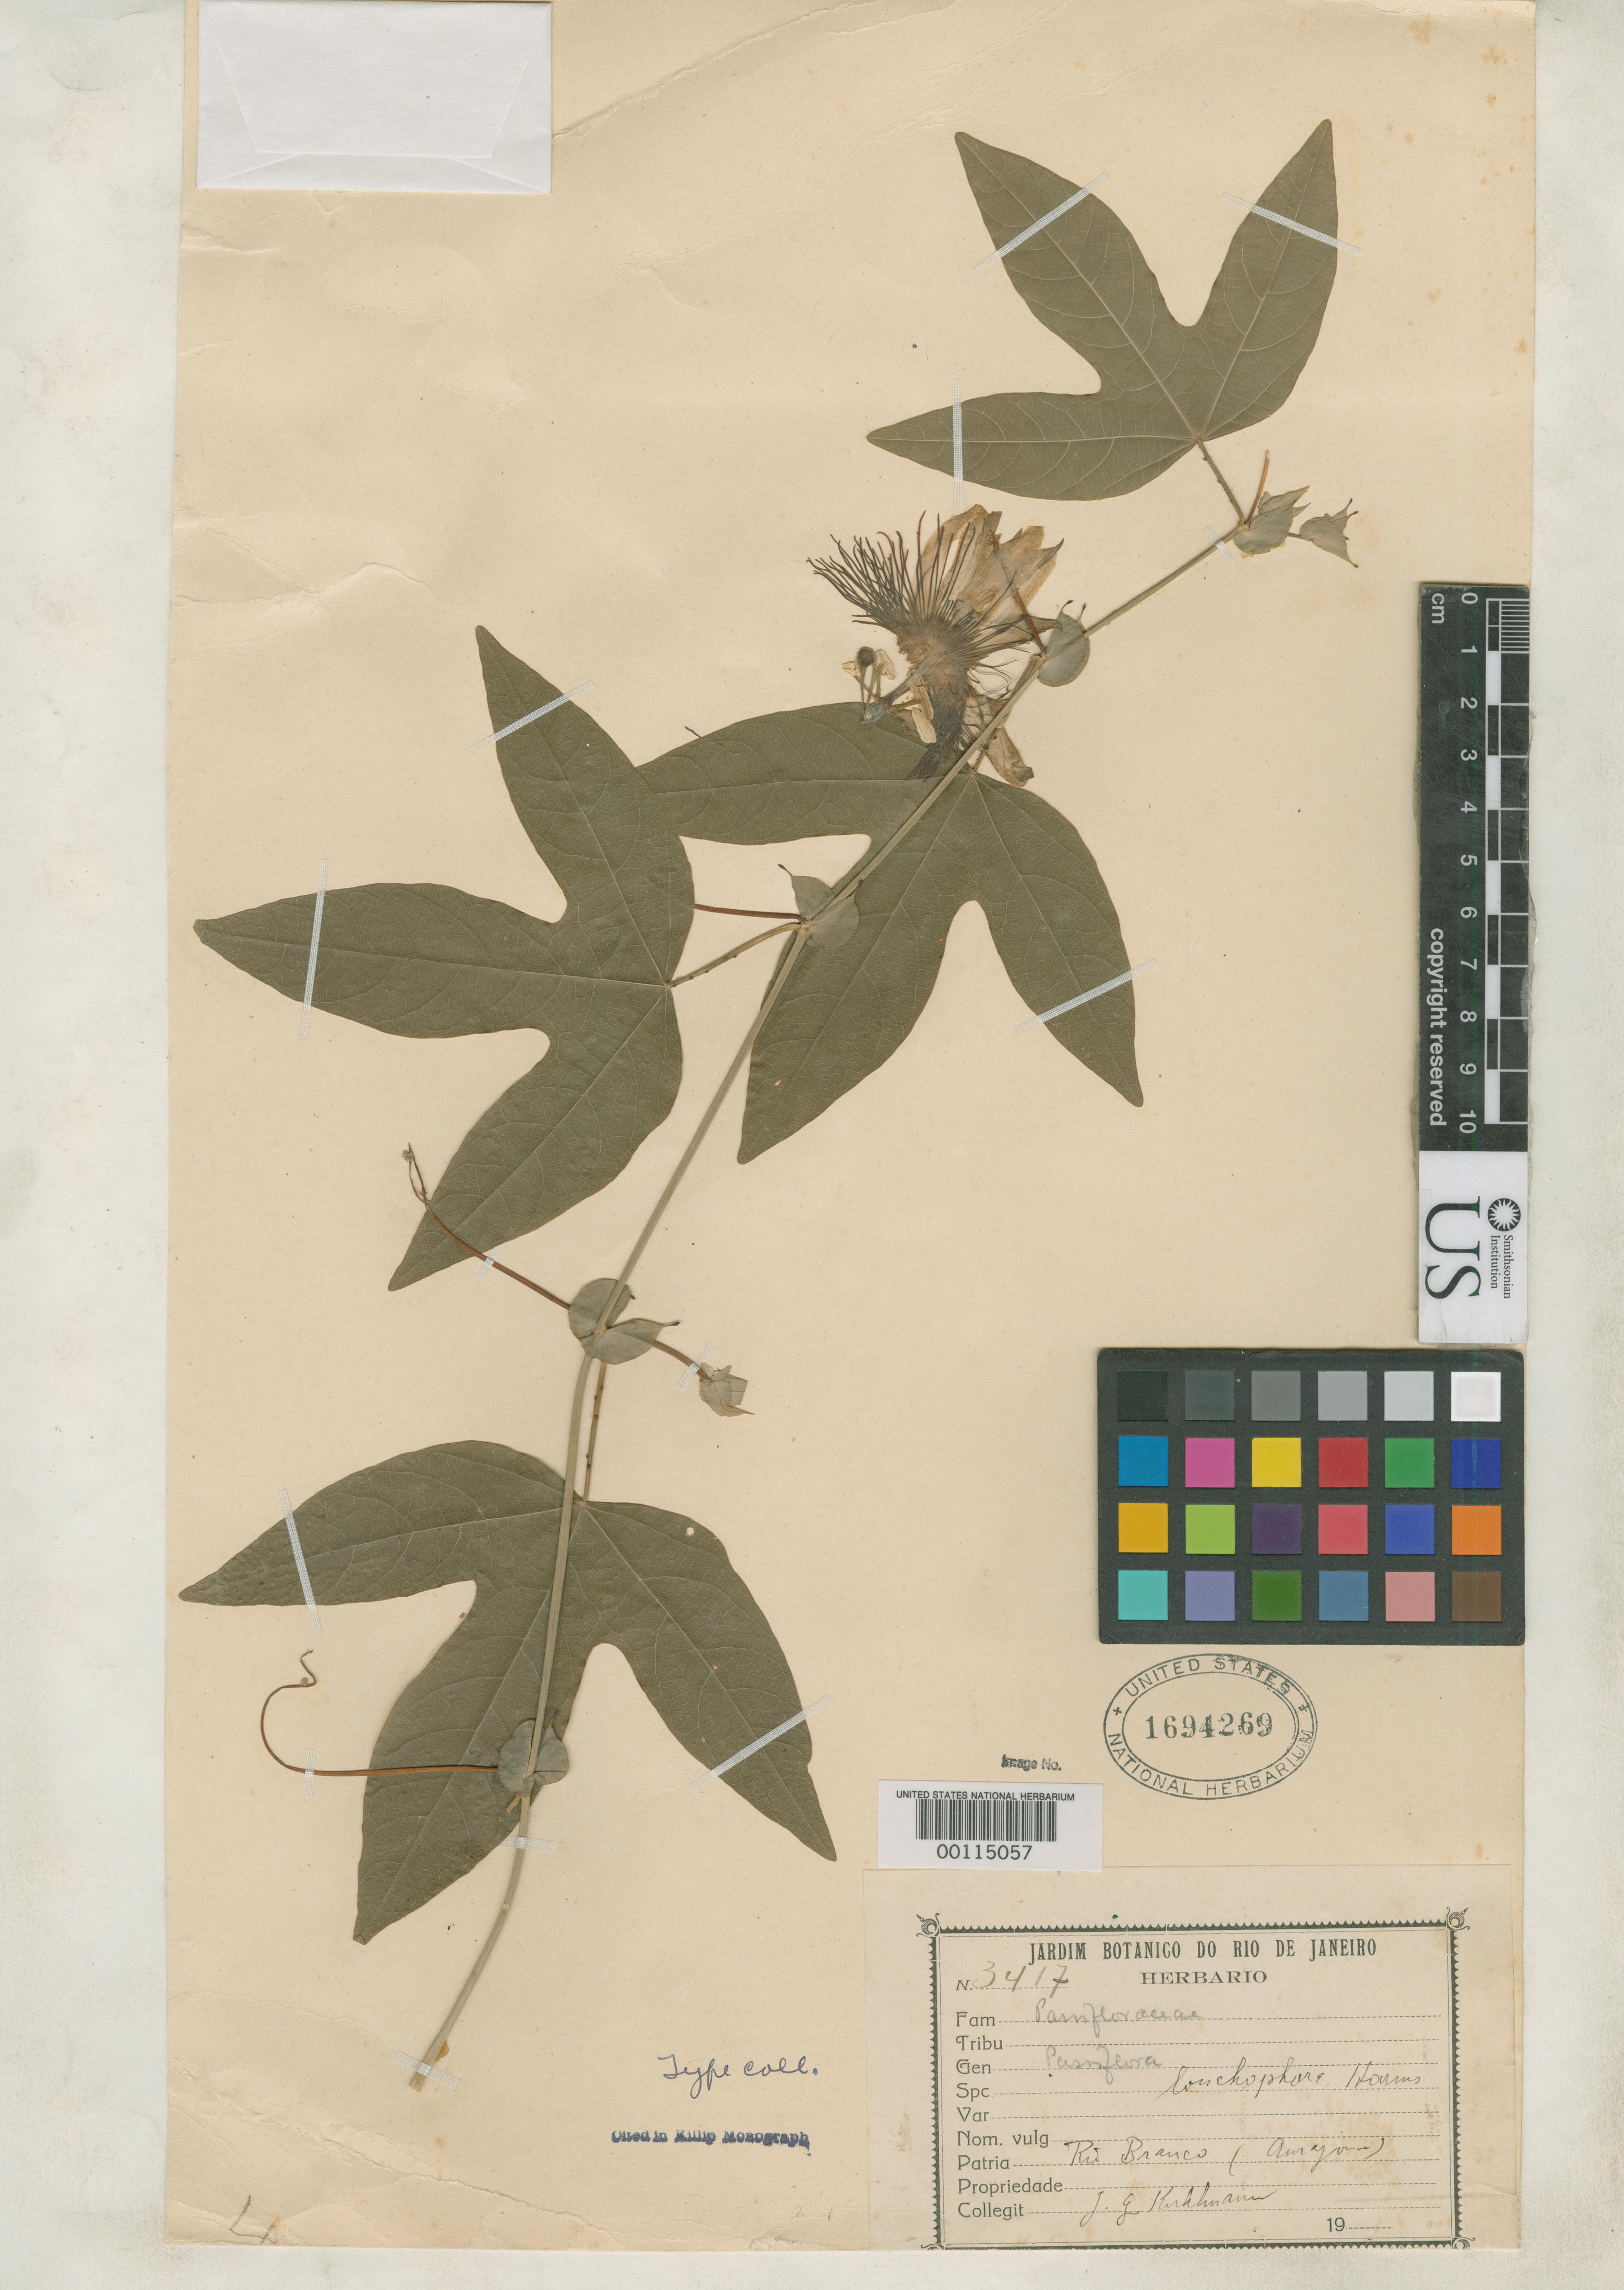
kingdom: Plantae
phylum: Tracheophyta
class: Magnoliopsida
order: Malpighiales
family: Passifloraceae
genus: Passiflora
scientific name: Passiflora lonchophora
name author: Harms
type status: Type Fragment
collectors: J. G. Kuhlmann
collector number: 3417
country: Brazil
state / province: Amazonas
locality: Rio Branco.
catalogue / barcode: US 1694269